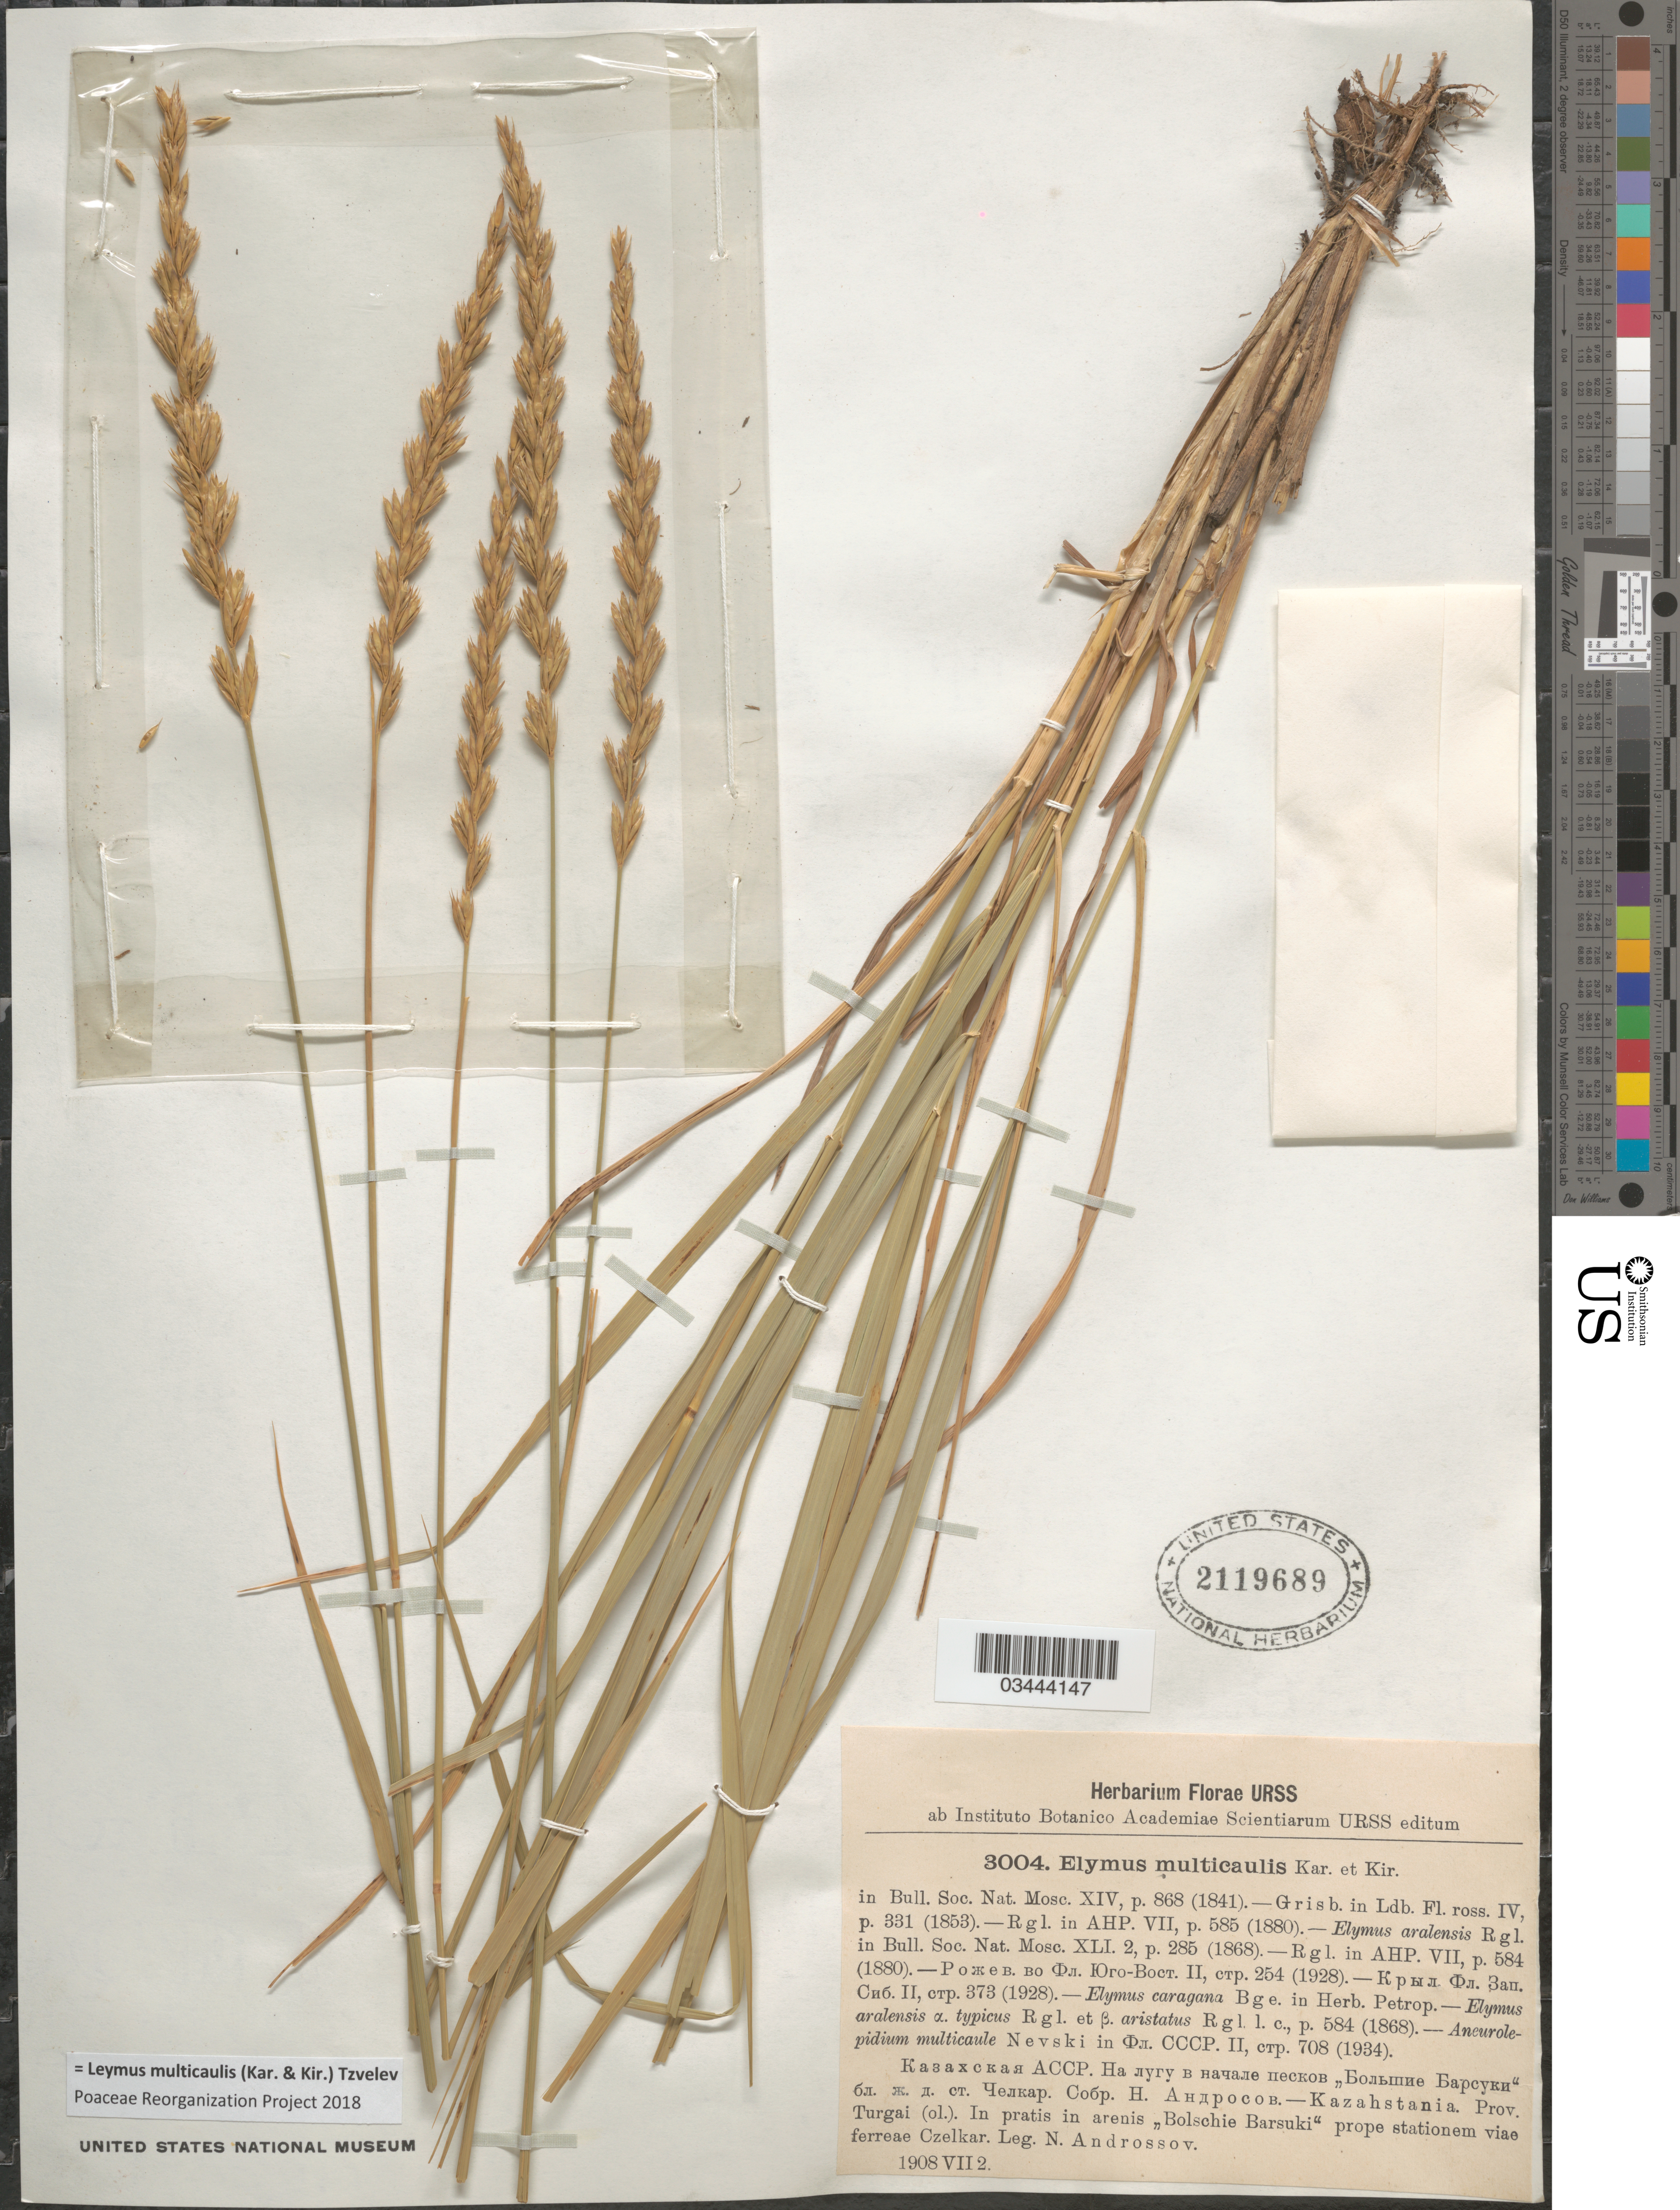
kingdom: Plantae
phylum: Tracheophyta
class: Liliopsida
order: Poales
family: Poaceae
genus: Leymus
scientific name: Leymus multicaulis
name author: (Kar. & Kir.) Tzvelev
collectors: N. Androssov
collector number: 3004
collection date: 1908-07-02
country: Kazakhstan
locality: Kazahstania. Prov. Turgai (ol.). In pratis in arenis "Bolschie Barsuki" prope stationem viae ferreae Czelkar.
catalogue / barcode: US 2119689